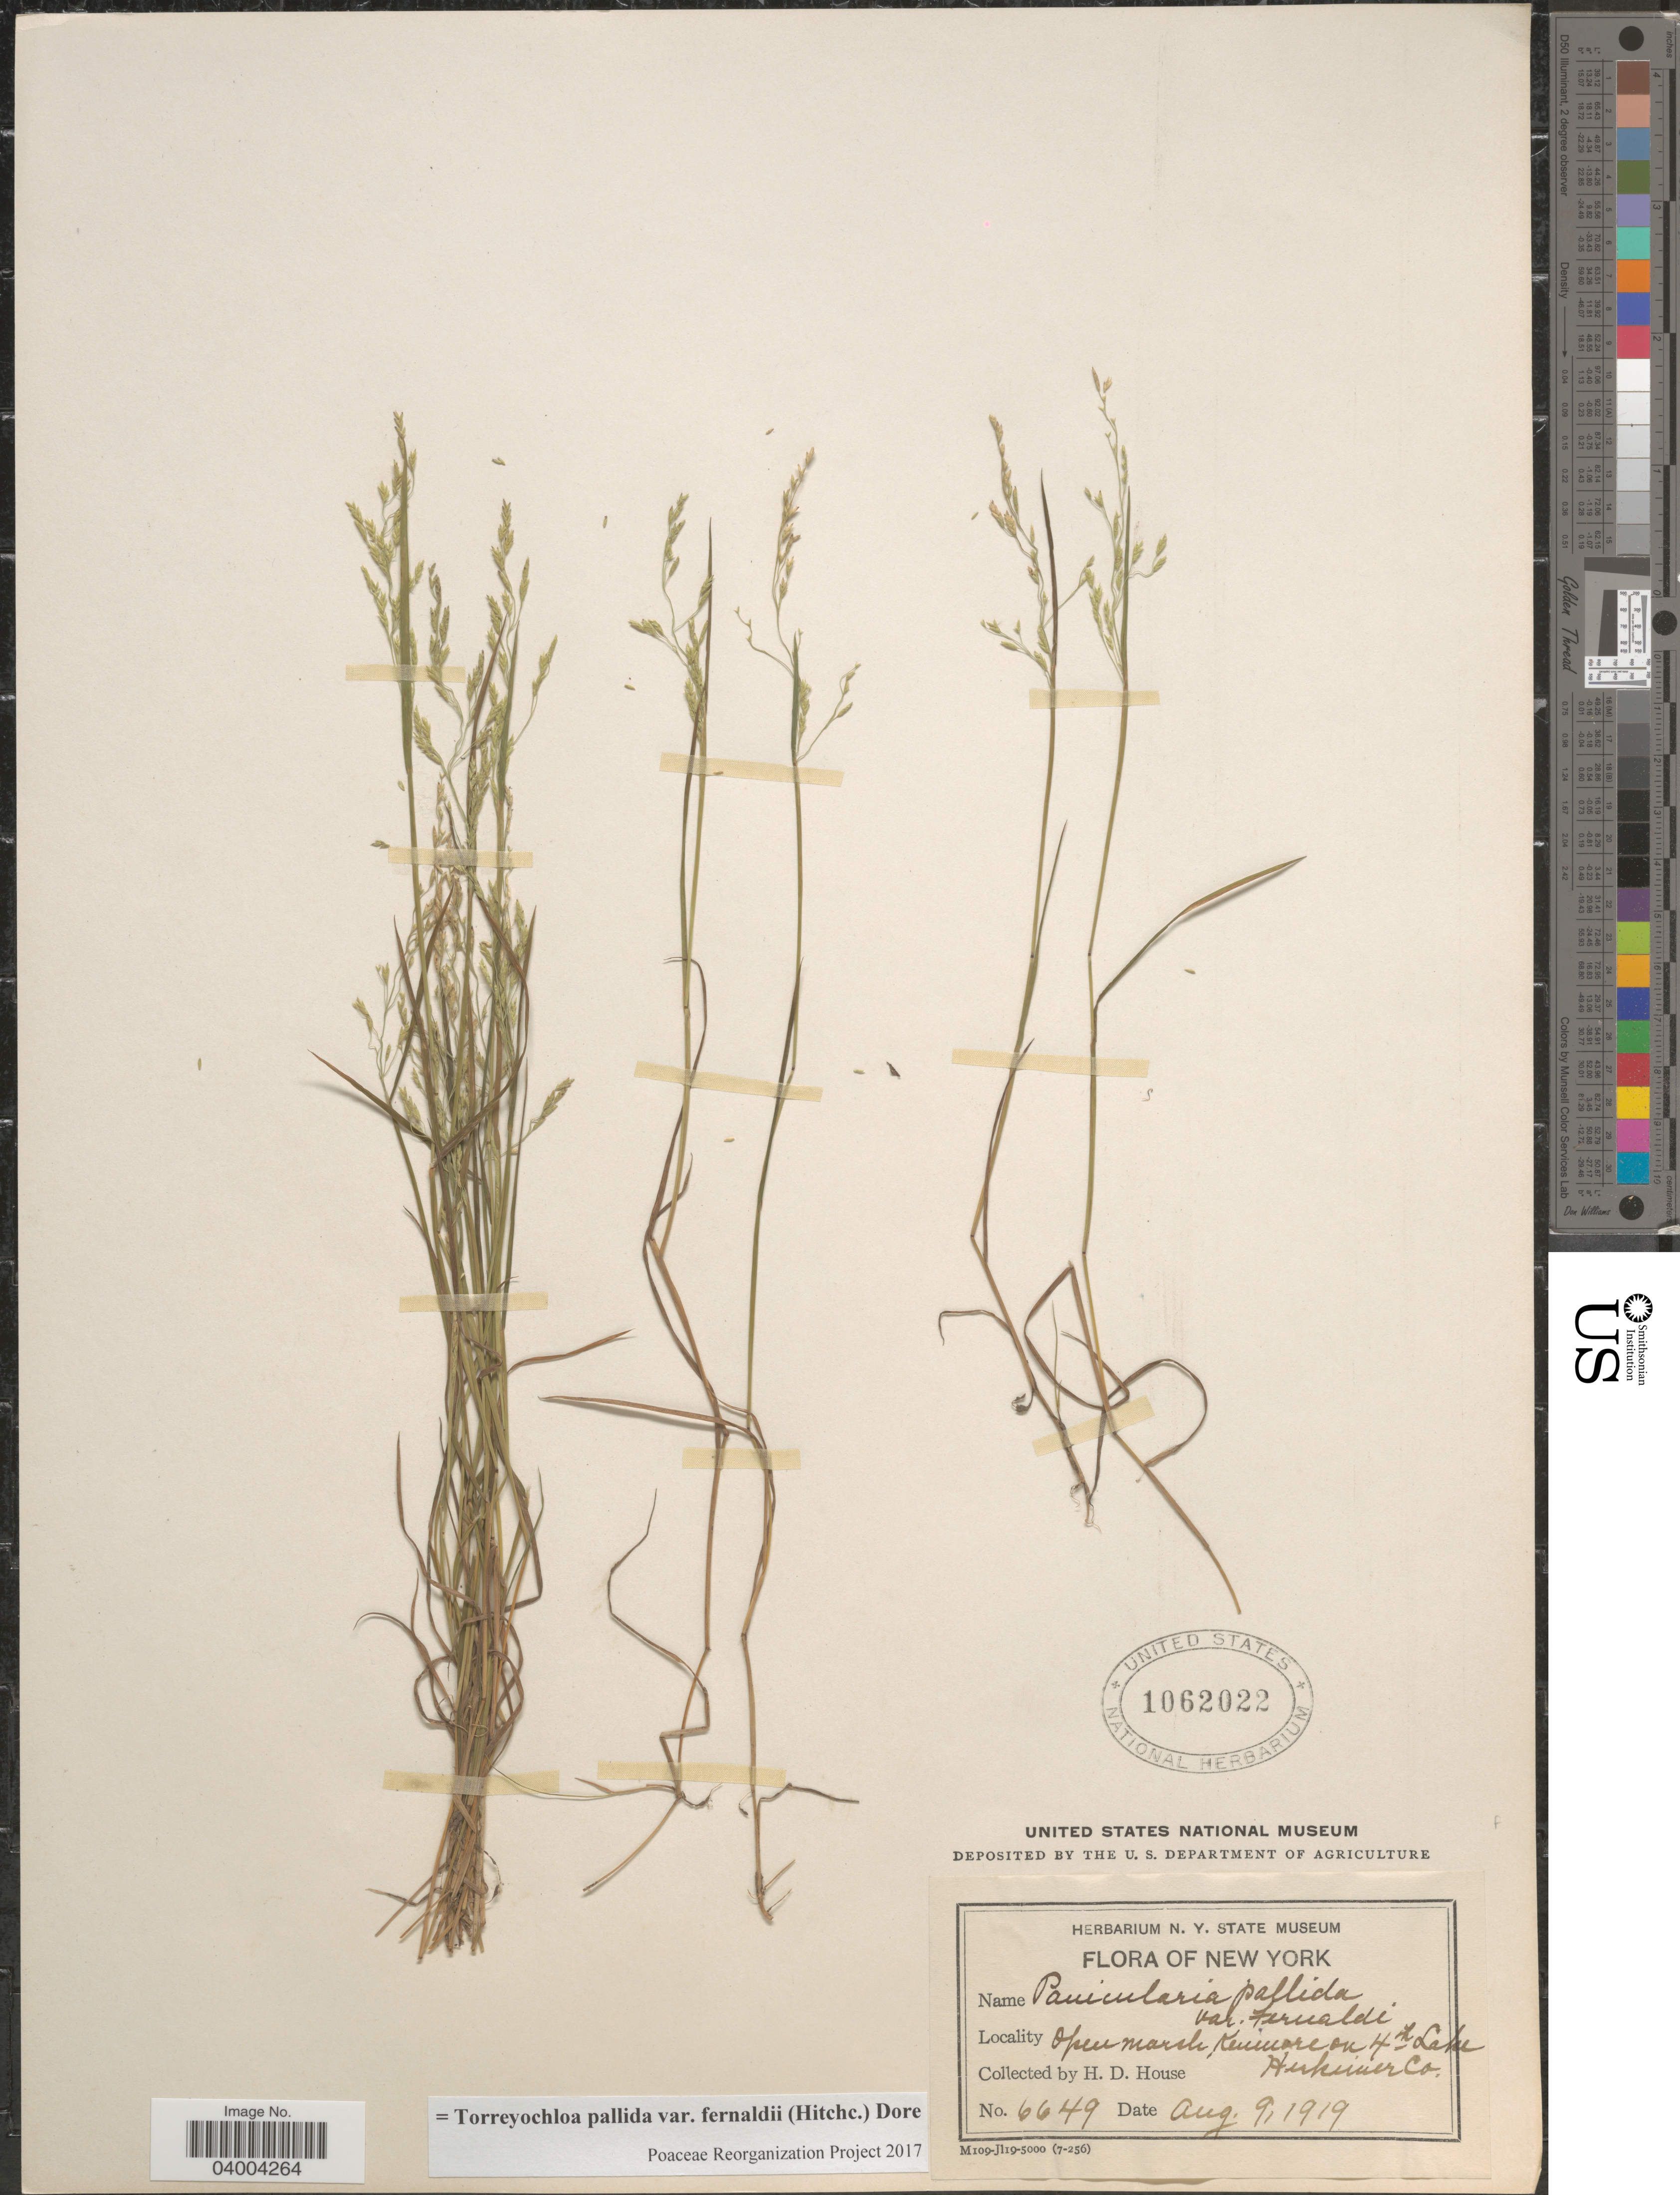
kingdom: Plantae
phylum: Tracheophyta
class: Liliopsida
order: Poales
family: Poaceae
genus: Torreyochloa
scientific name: Torreyochloa pallida var. fernaldii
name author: (Hitchc.) Dore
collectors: H. D. House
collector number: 6649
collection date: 1919-08-09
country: United States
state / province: New York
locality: Open marsh, Kenmore on 4th Lake. Herkimer Co.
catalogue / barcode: US 1062022